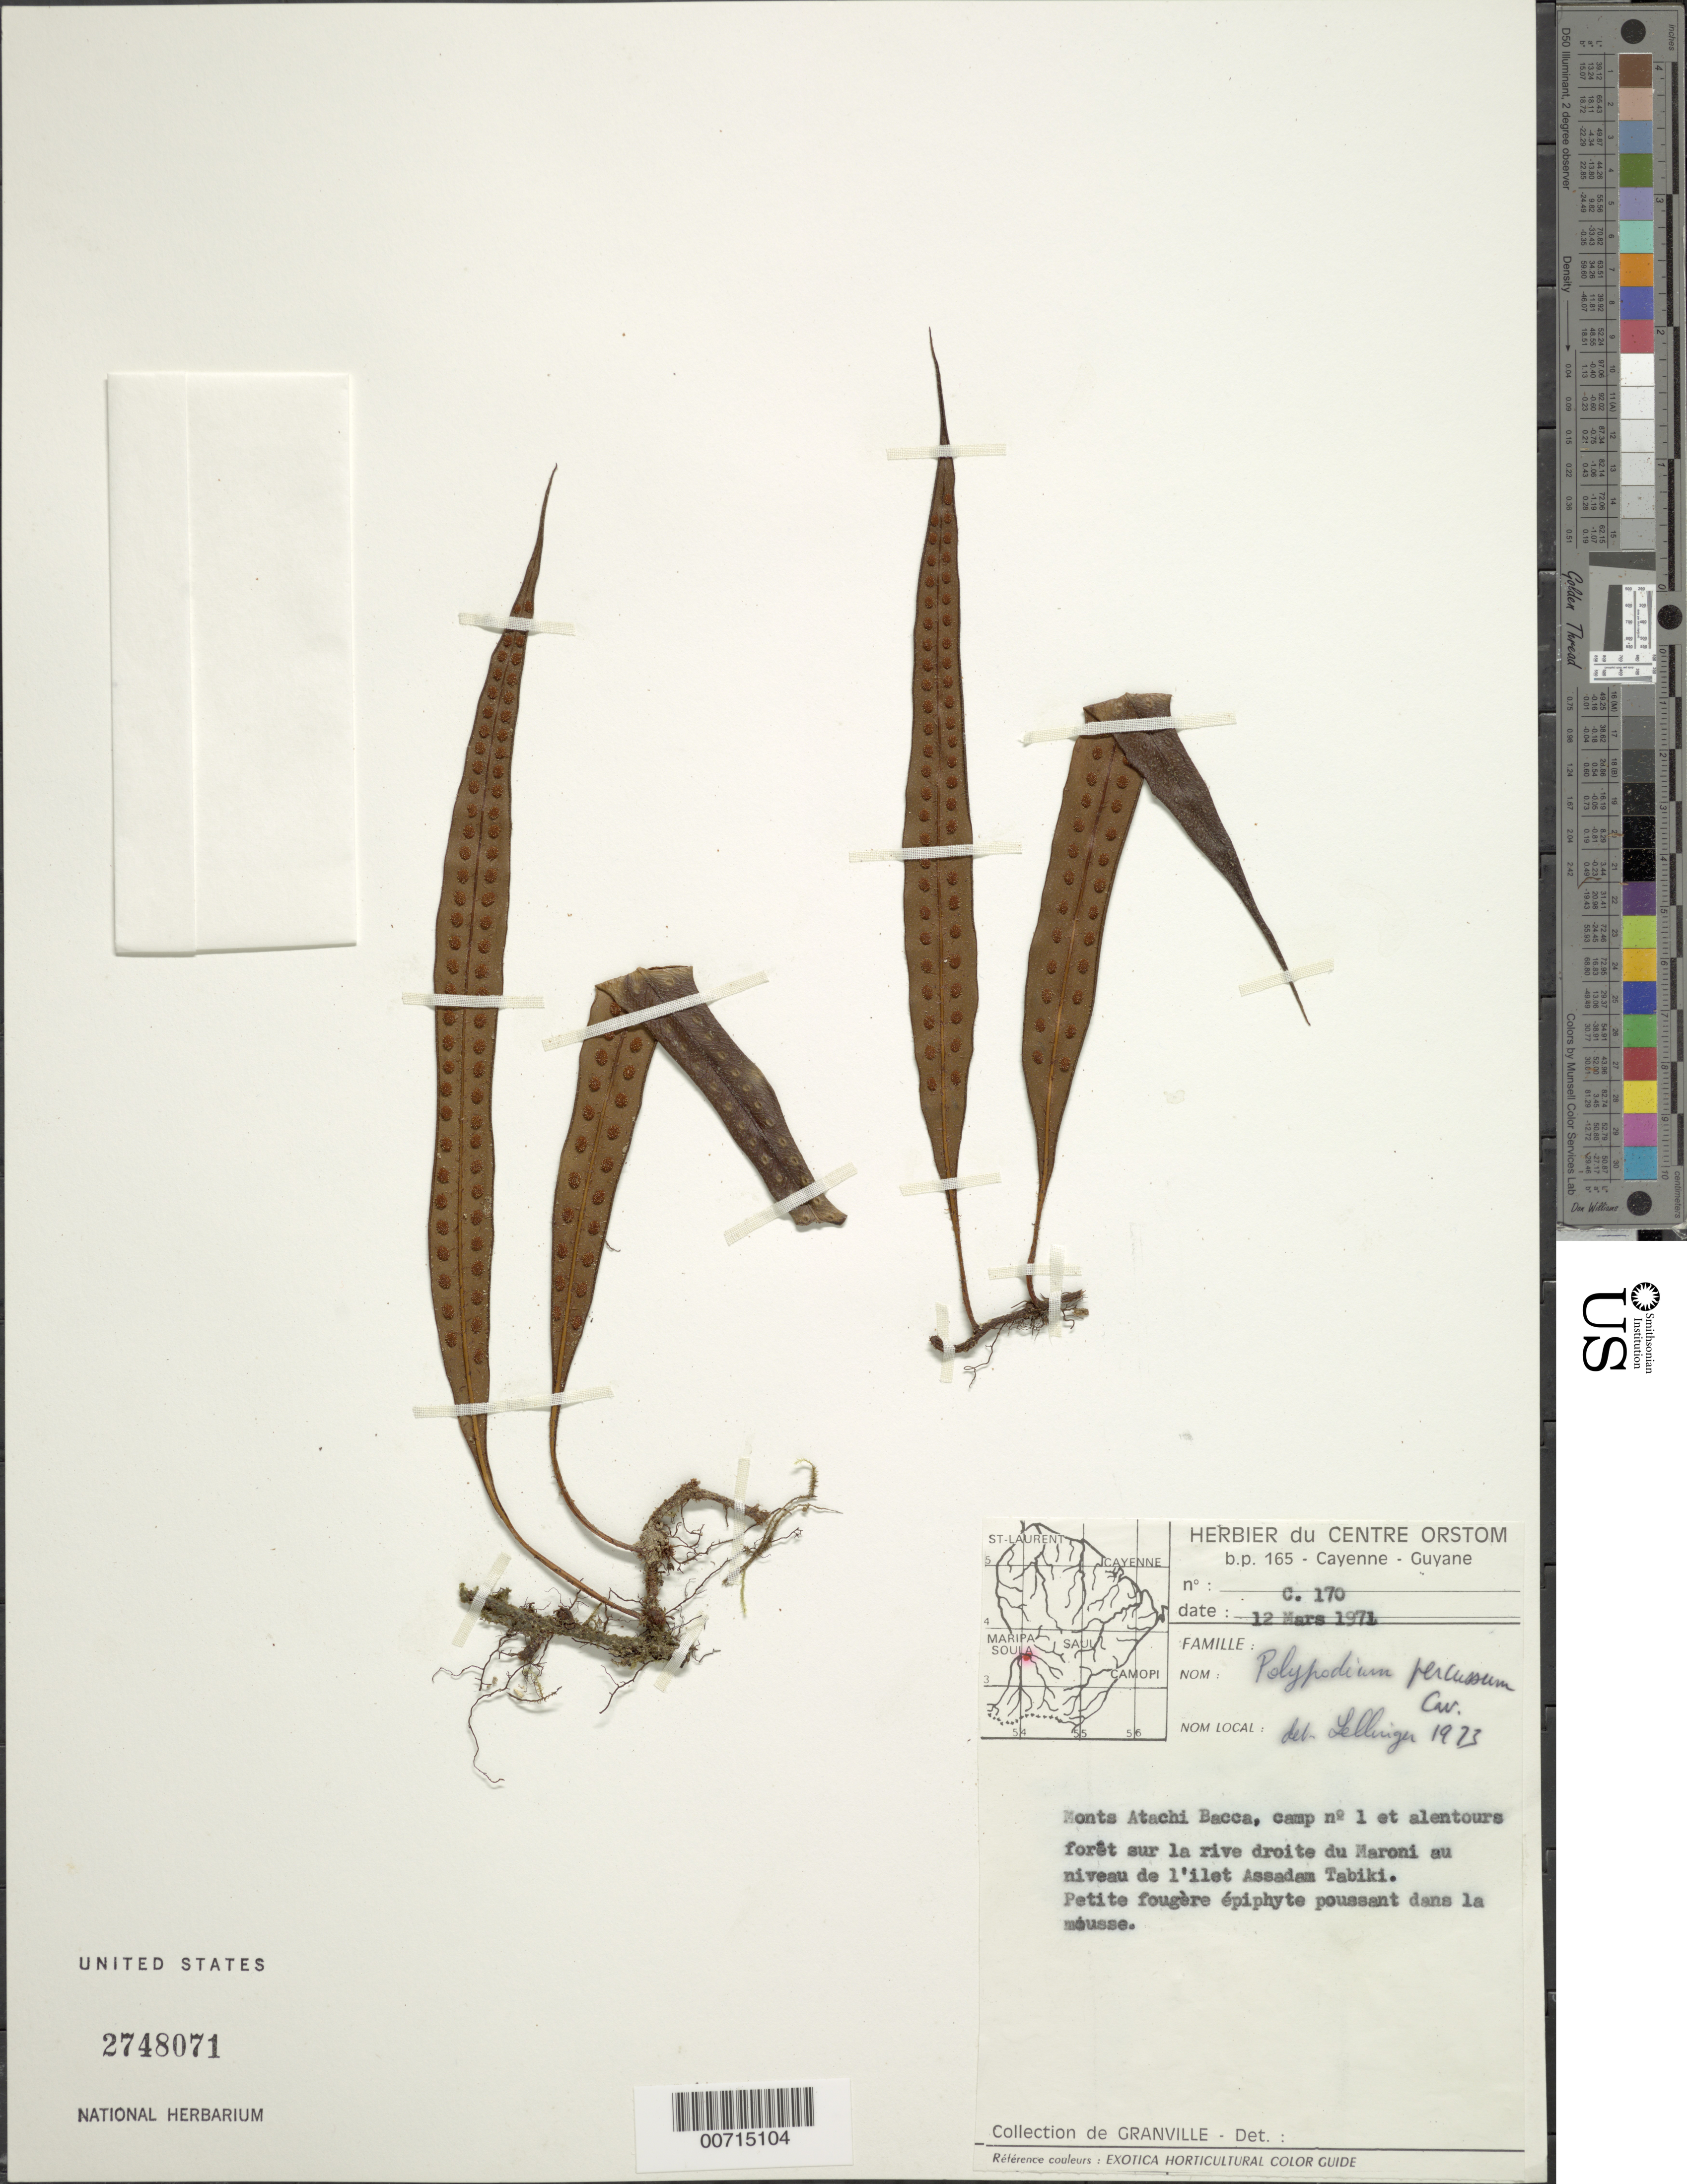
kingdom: Plantae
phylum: Tracheophyta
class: Polypodiopsida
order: Polypodiales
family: Polypodiaceae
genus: Microgramma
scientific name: Microgramma percussa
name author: (Cav.) de la Sota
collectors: J.-J. de Granville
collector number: C 170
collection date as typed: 12-Mar-71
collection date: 1971-03-12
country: French Guiana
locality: Monts Atachi Bacca, camp no. 1, rive droite du Maroni au niveau de l'ilet Assadam Tabiki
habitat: Forest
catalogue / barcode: US 2748071